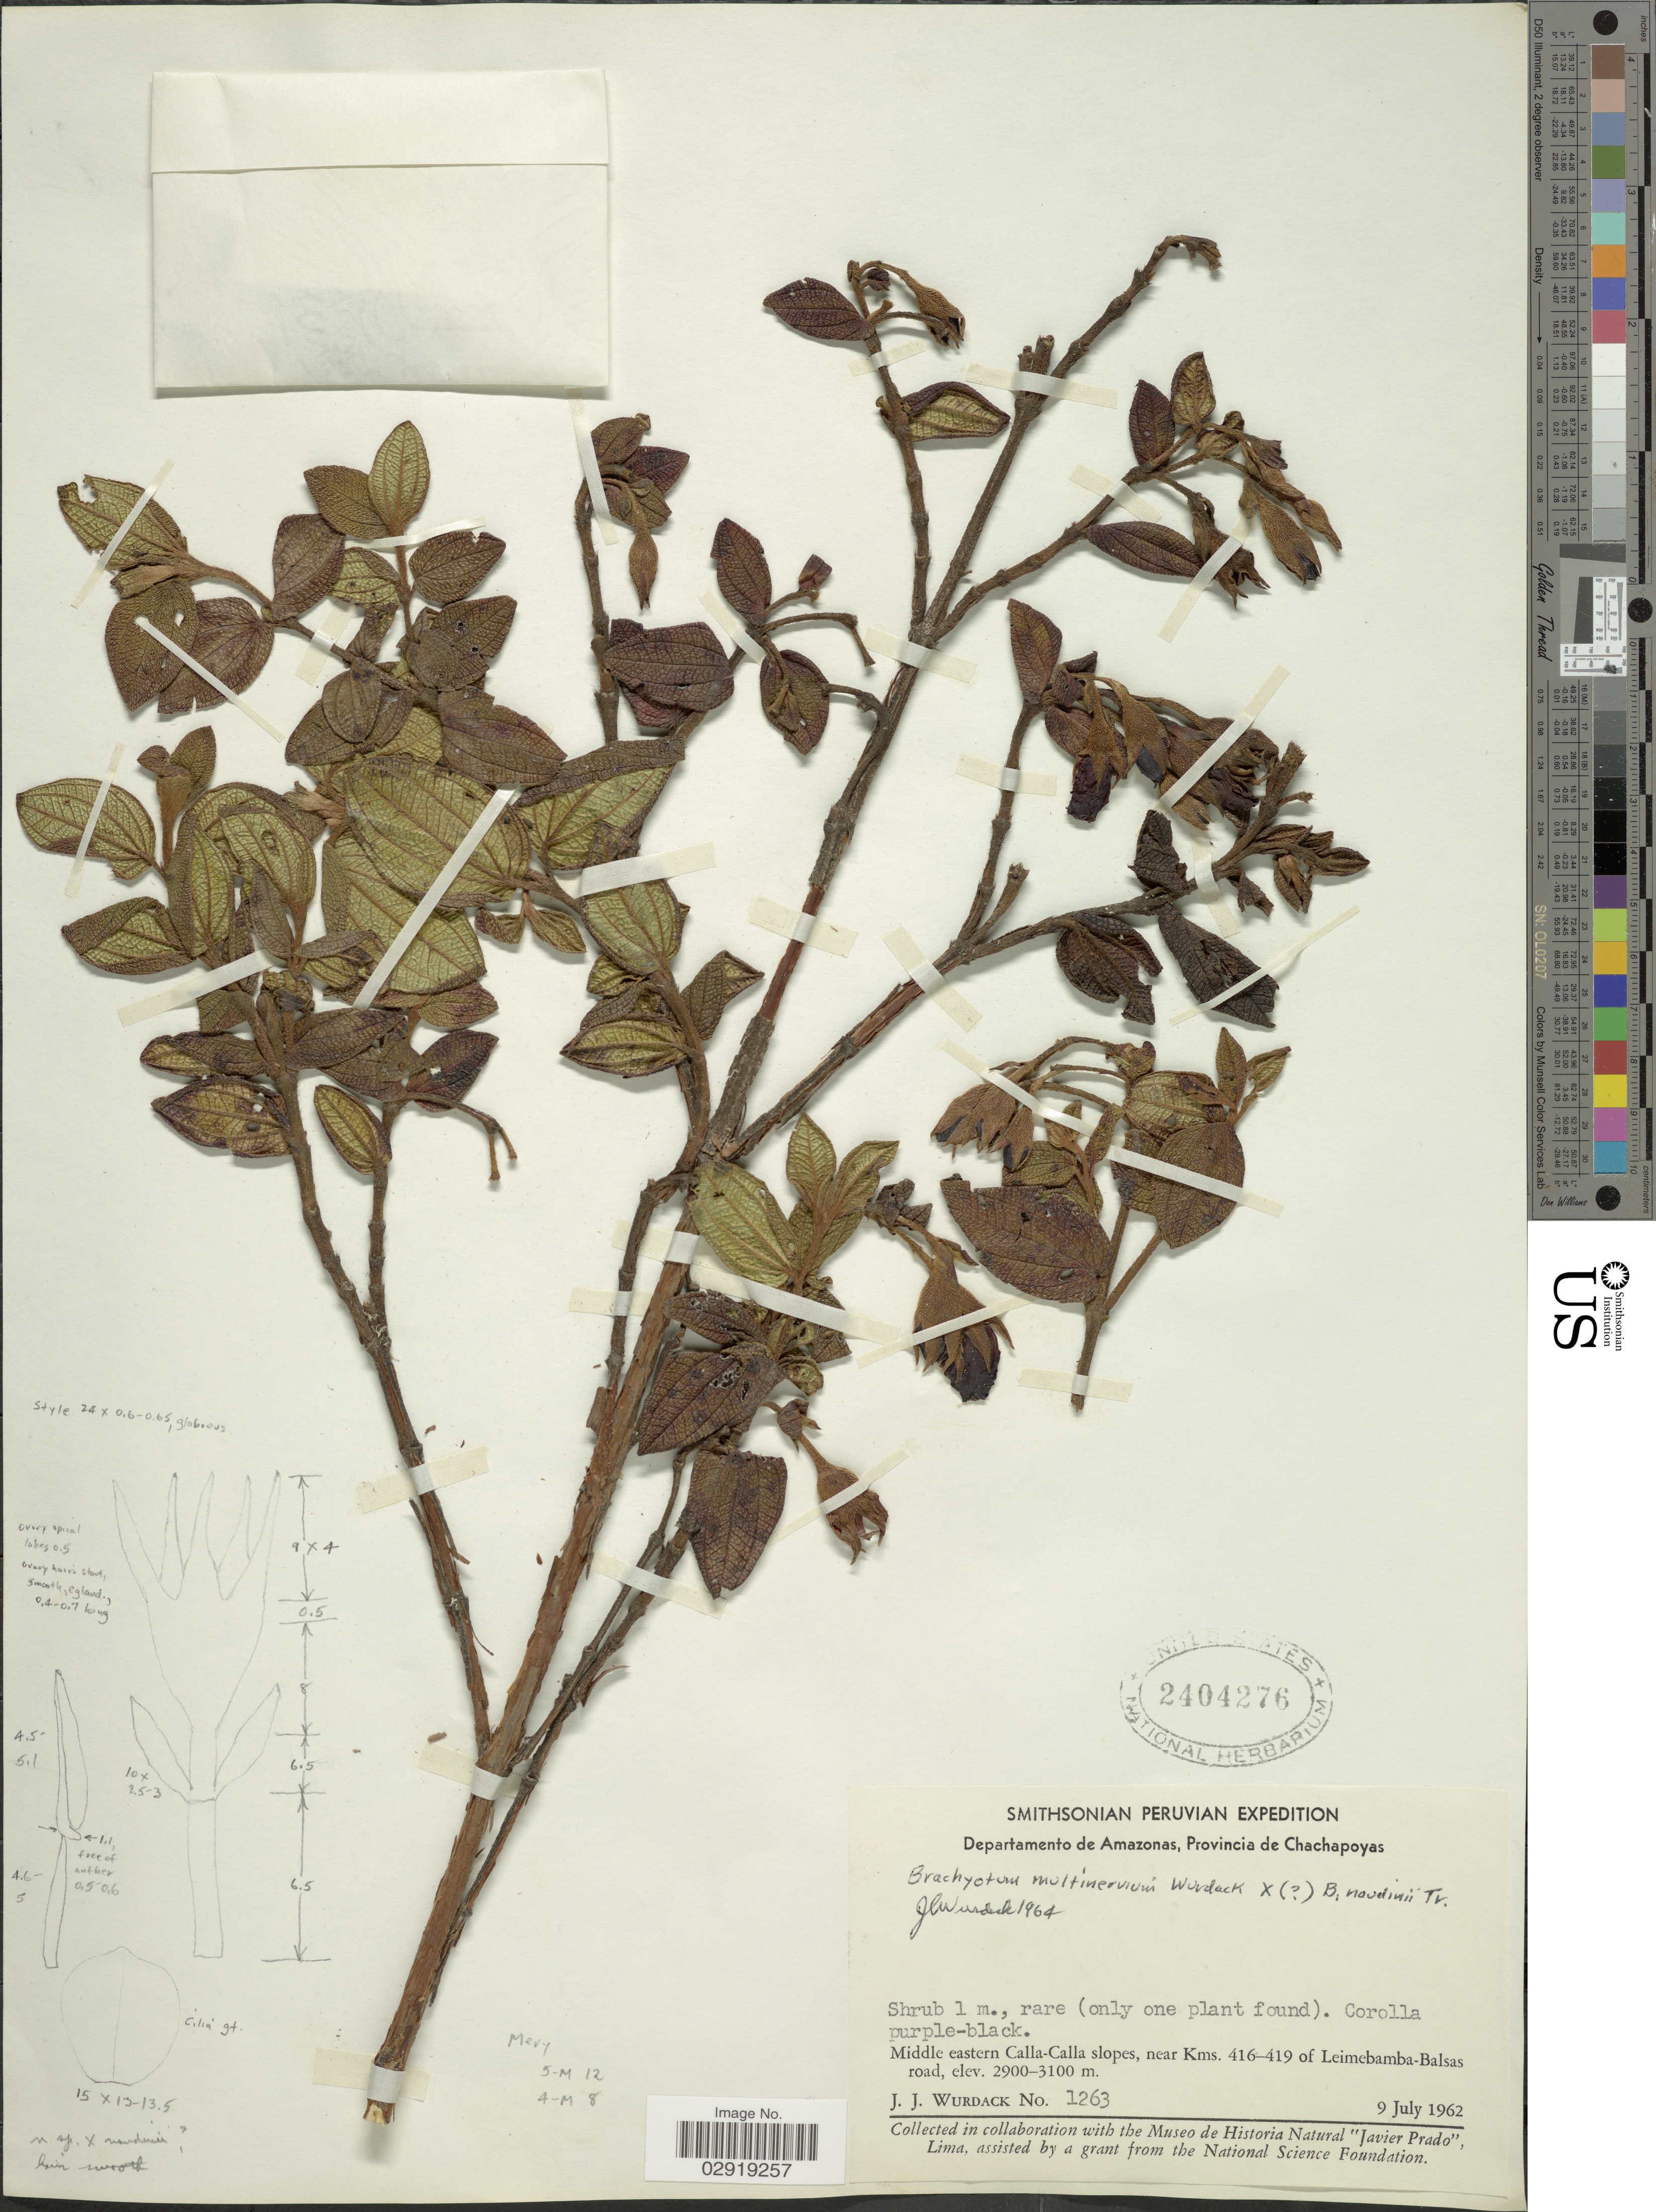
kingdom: Plantae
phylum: Tracheophyta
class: Magnoliopsida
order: Myrtales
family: Melastomataceae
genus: Brachyotum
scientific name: Brachyotum multinervium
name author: Wurdack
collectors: J. J. Wurdack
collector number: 1263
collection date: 1962-07-09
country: Peru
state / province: Amazonas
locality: Departamento de Amazonas, Provincia de Chachapoyas. Middle eastern Calla-Calla slopes, near Kms. 416-419 of Leimebamba-Balsas road.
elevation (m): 2900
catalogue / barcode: US 2404276